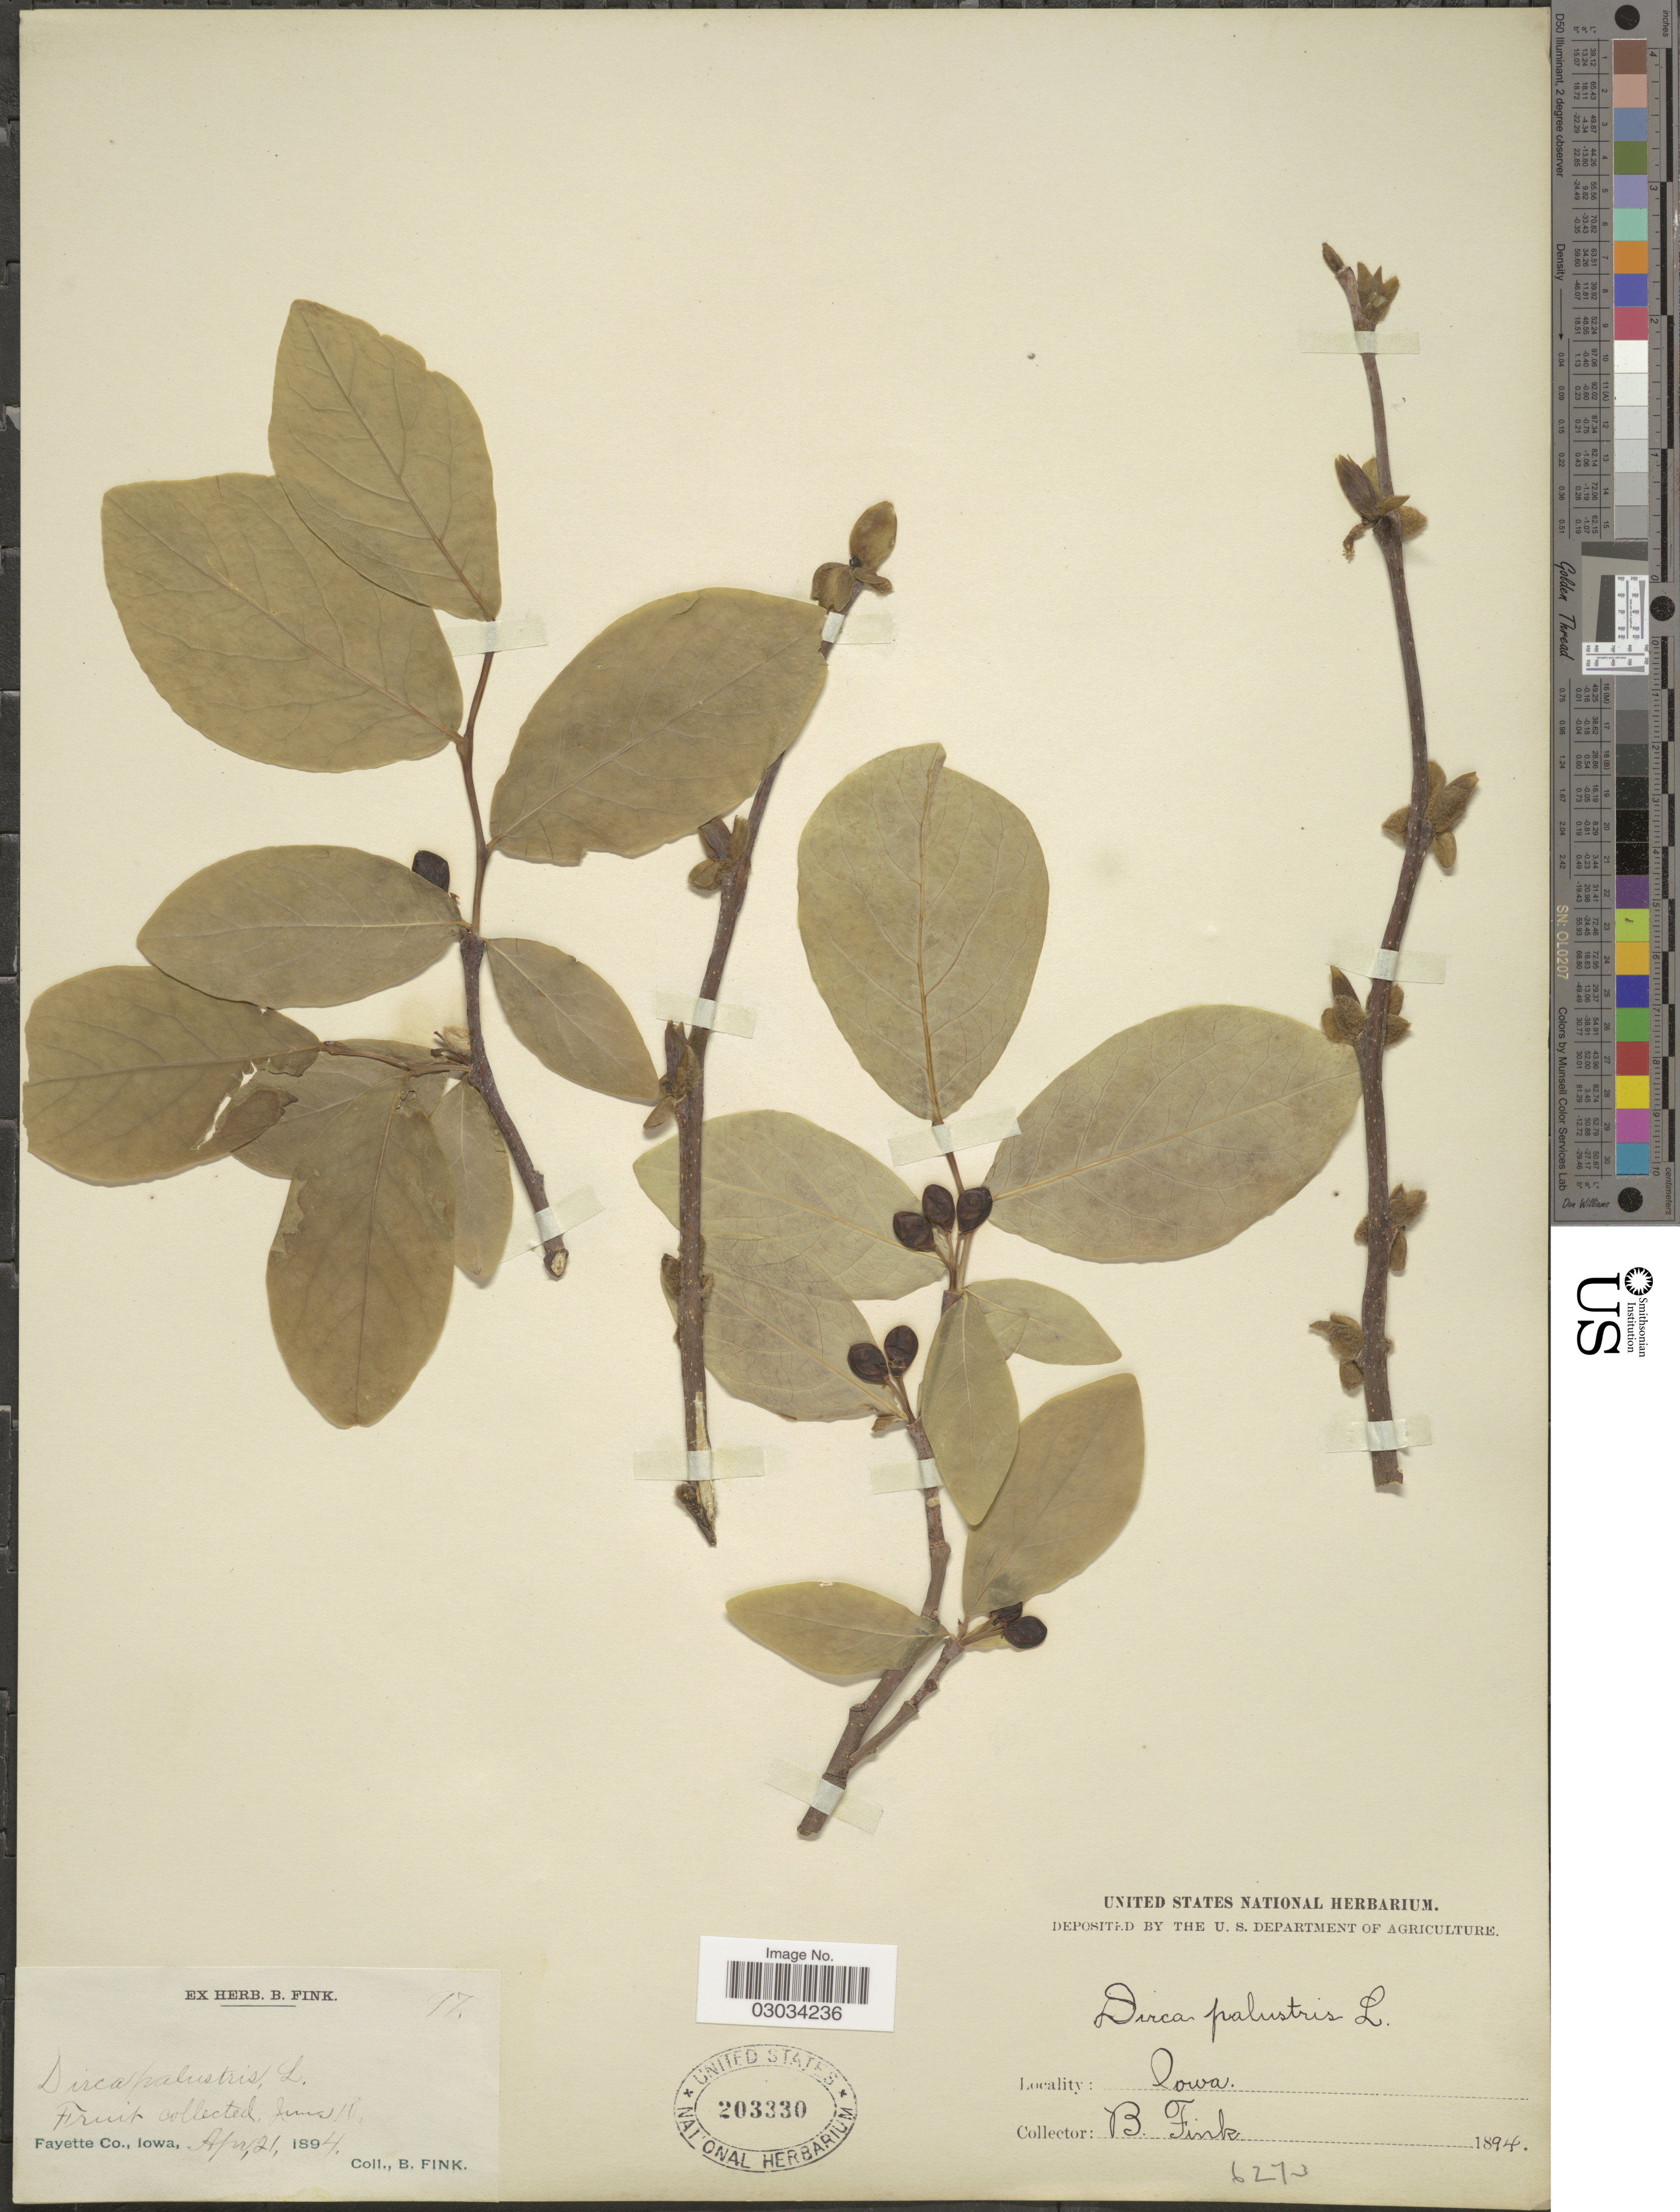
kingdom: Plantae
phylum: Tracheophyta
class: Magnoliopsida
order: Malvales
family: Thymelaeaceae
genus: Dirca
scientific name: Dirca palustris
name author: L.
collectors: B. Fink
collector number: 6273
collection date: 1894-04-21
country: United States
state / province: Iowa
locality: Fayette Co.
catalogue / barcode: US 203330